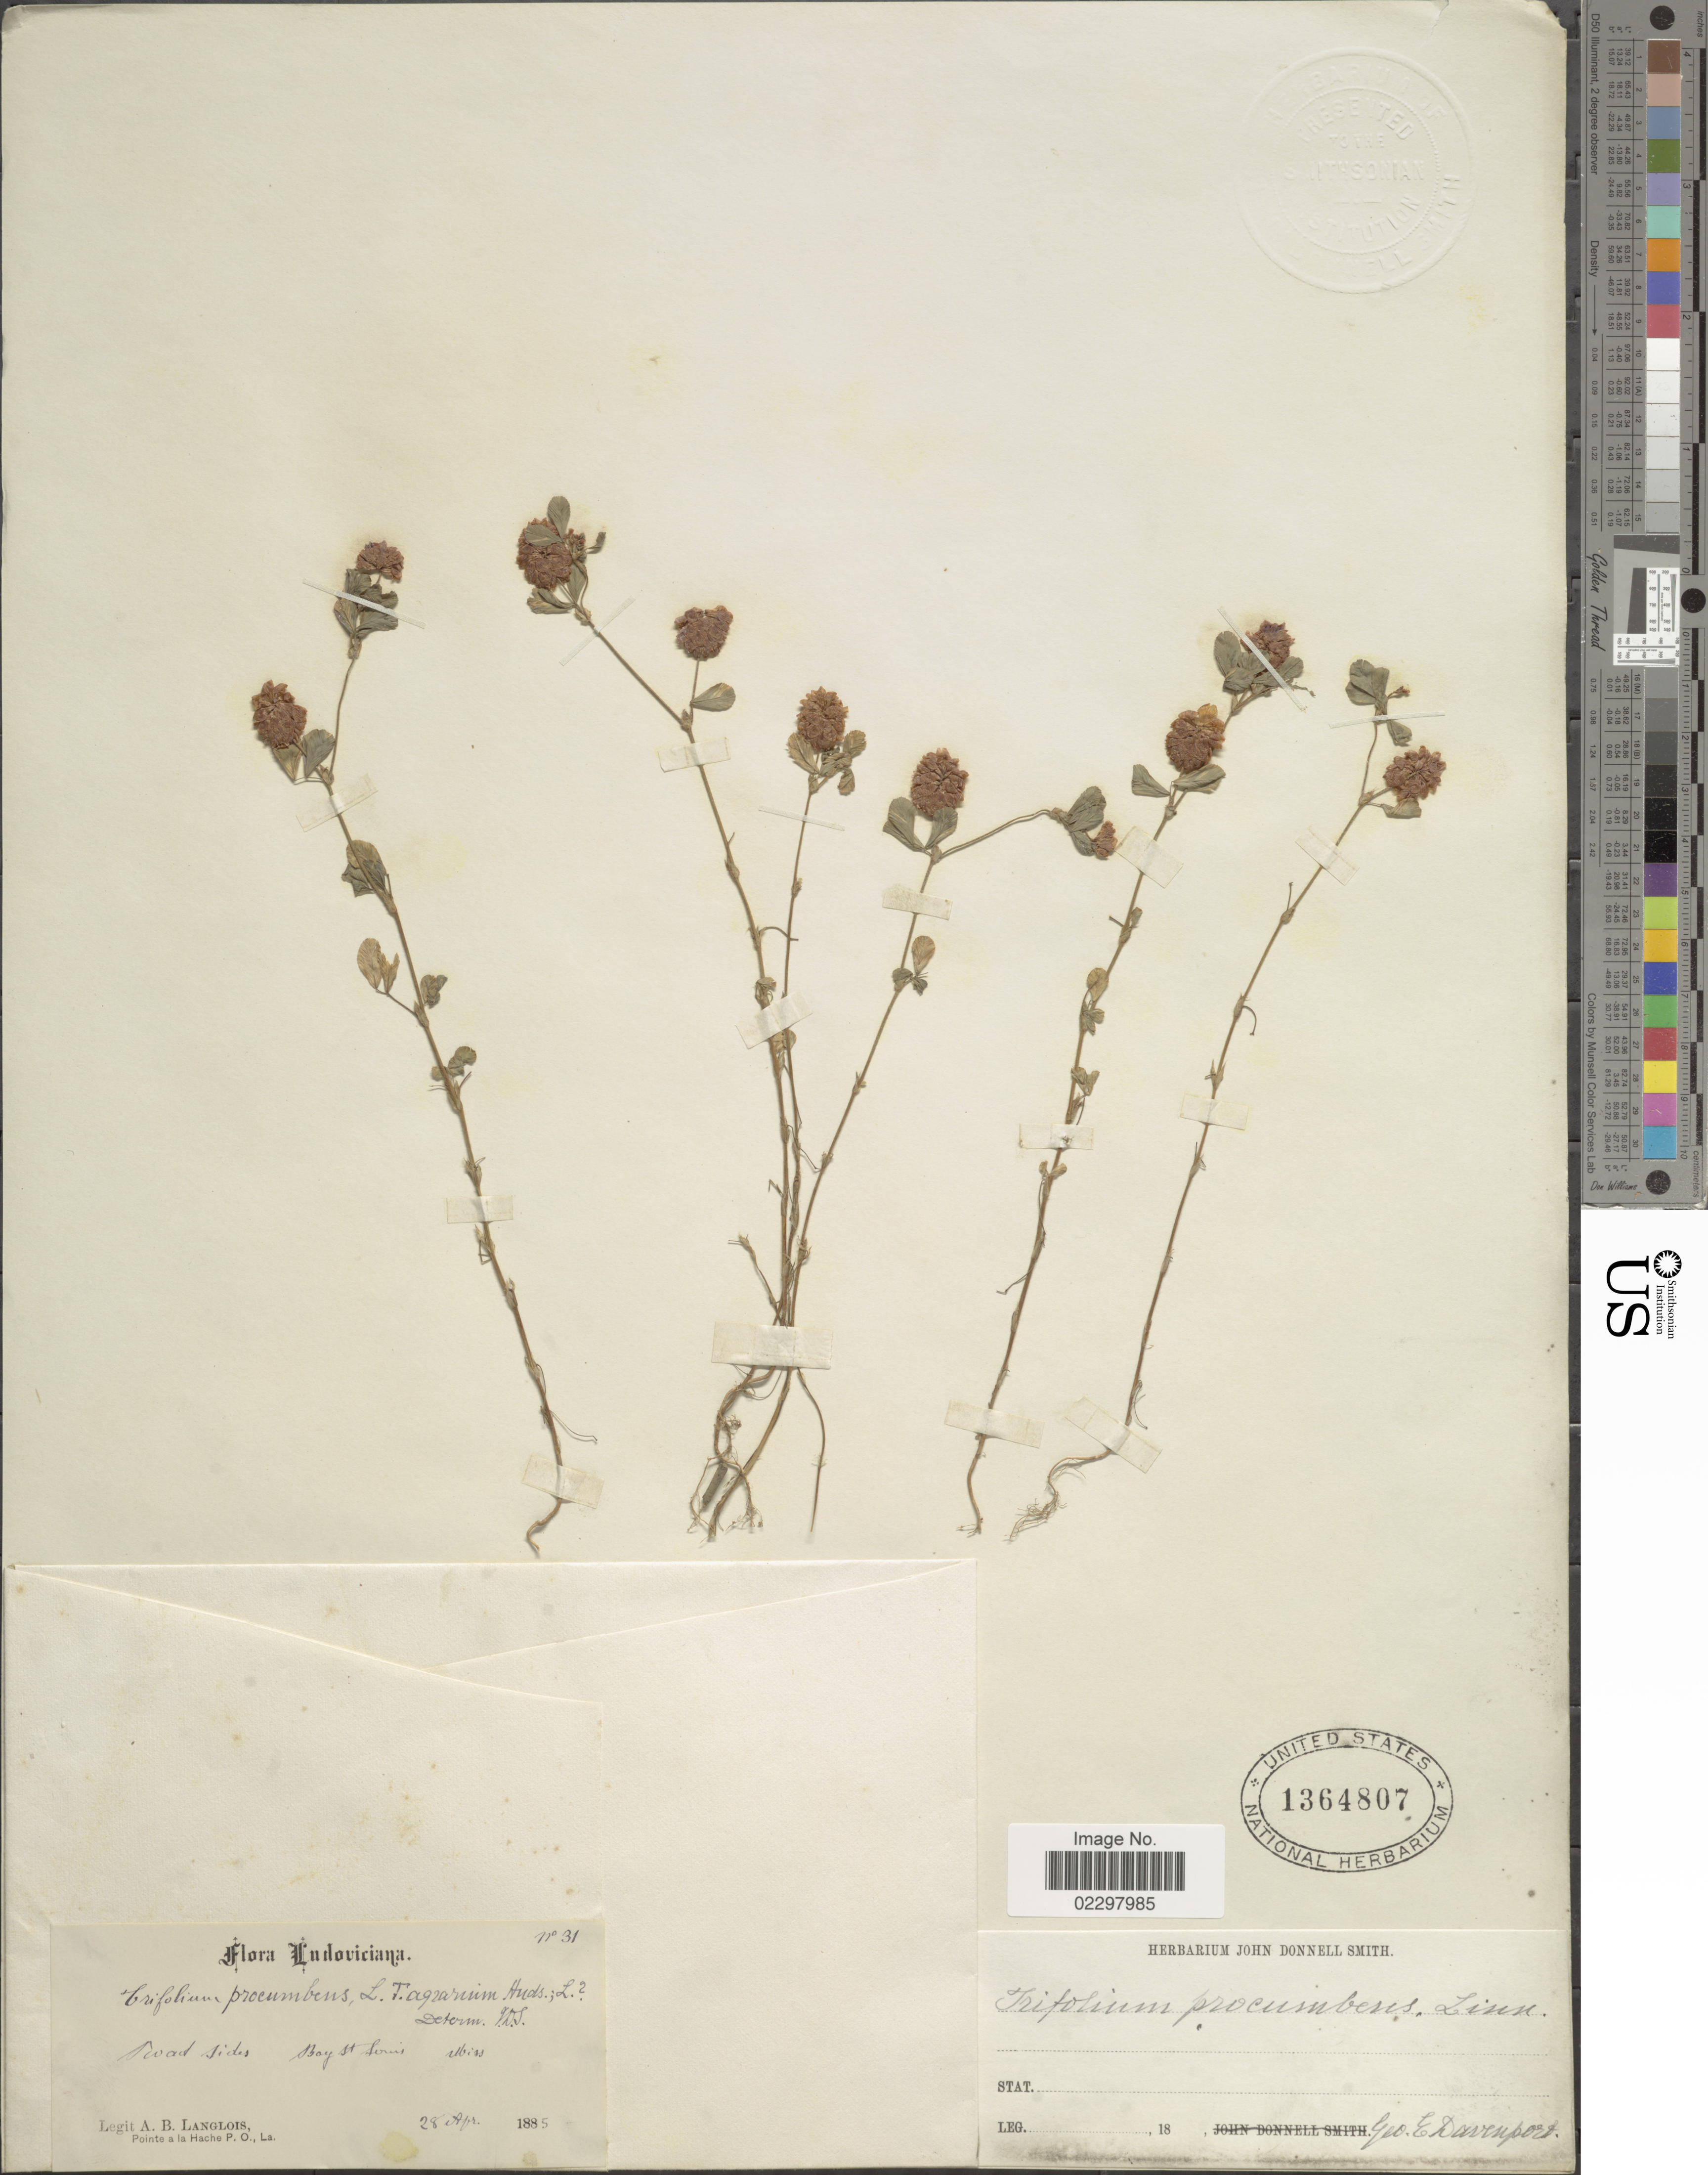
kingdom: Plantae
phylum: Tracheophyta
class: Magnoliopsida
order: Fabales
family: Fabaceae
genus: Trifolium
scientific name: Trifolium procumbens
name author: L.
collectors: A. Langlots & G. E. Davenport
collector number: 31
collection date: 1885-04-28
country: United States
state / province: Mississippi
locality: road sides, Bay St. Louis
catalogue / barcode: US 1364807